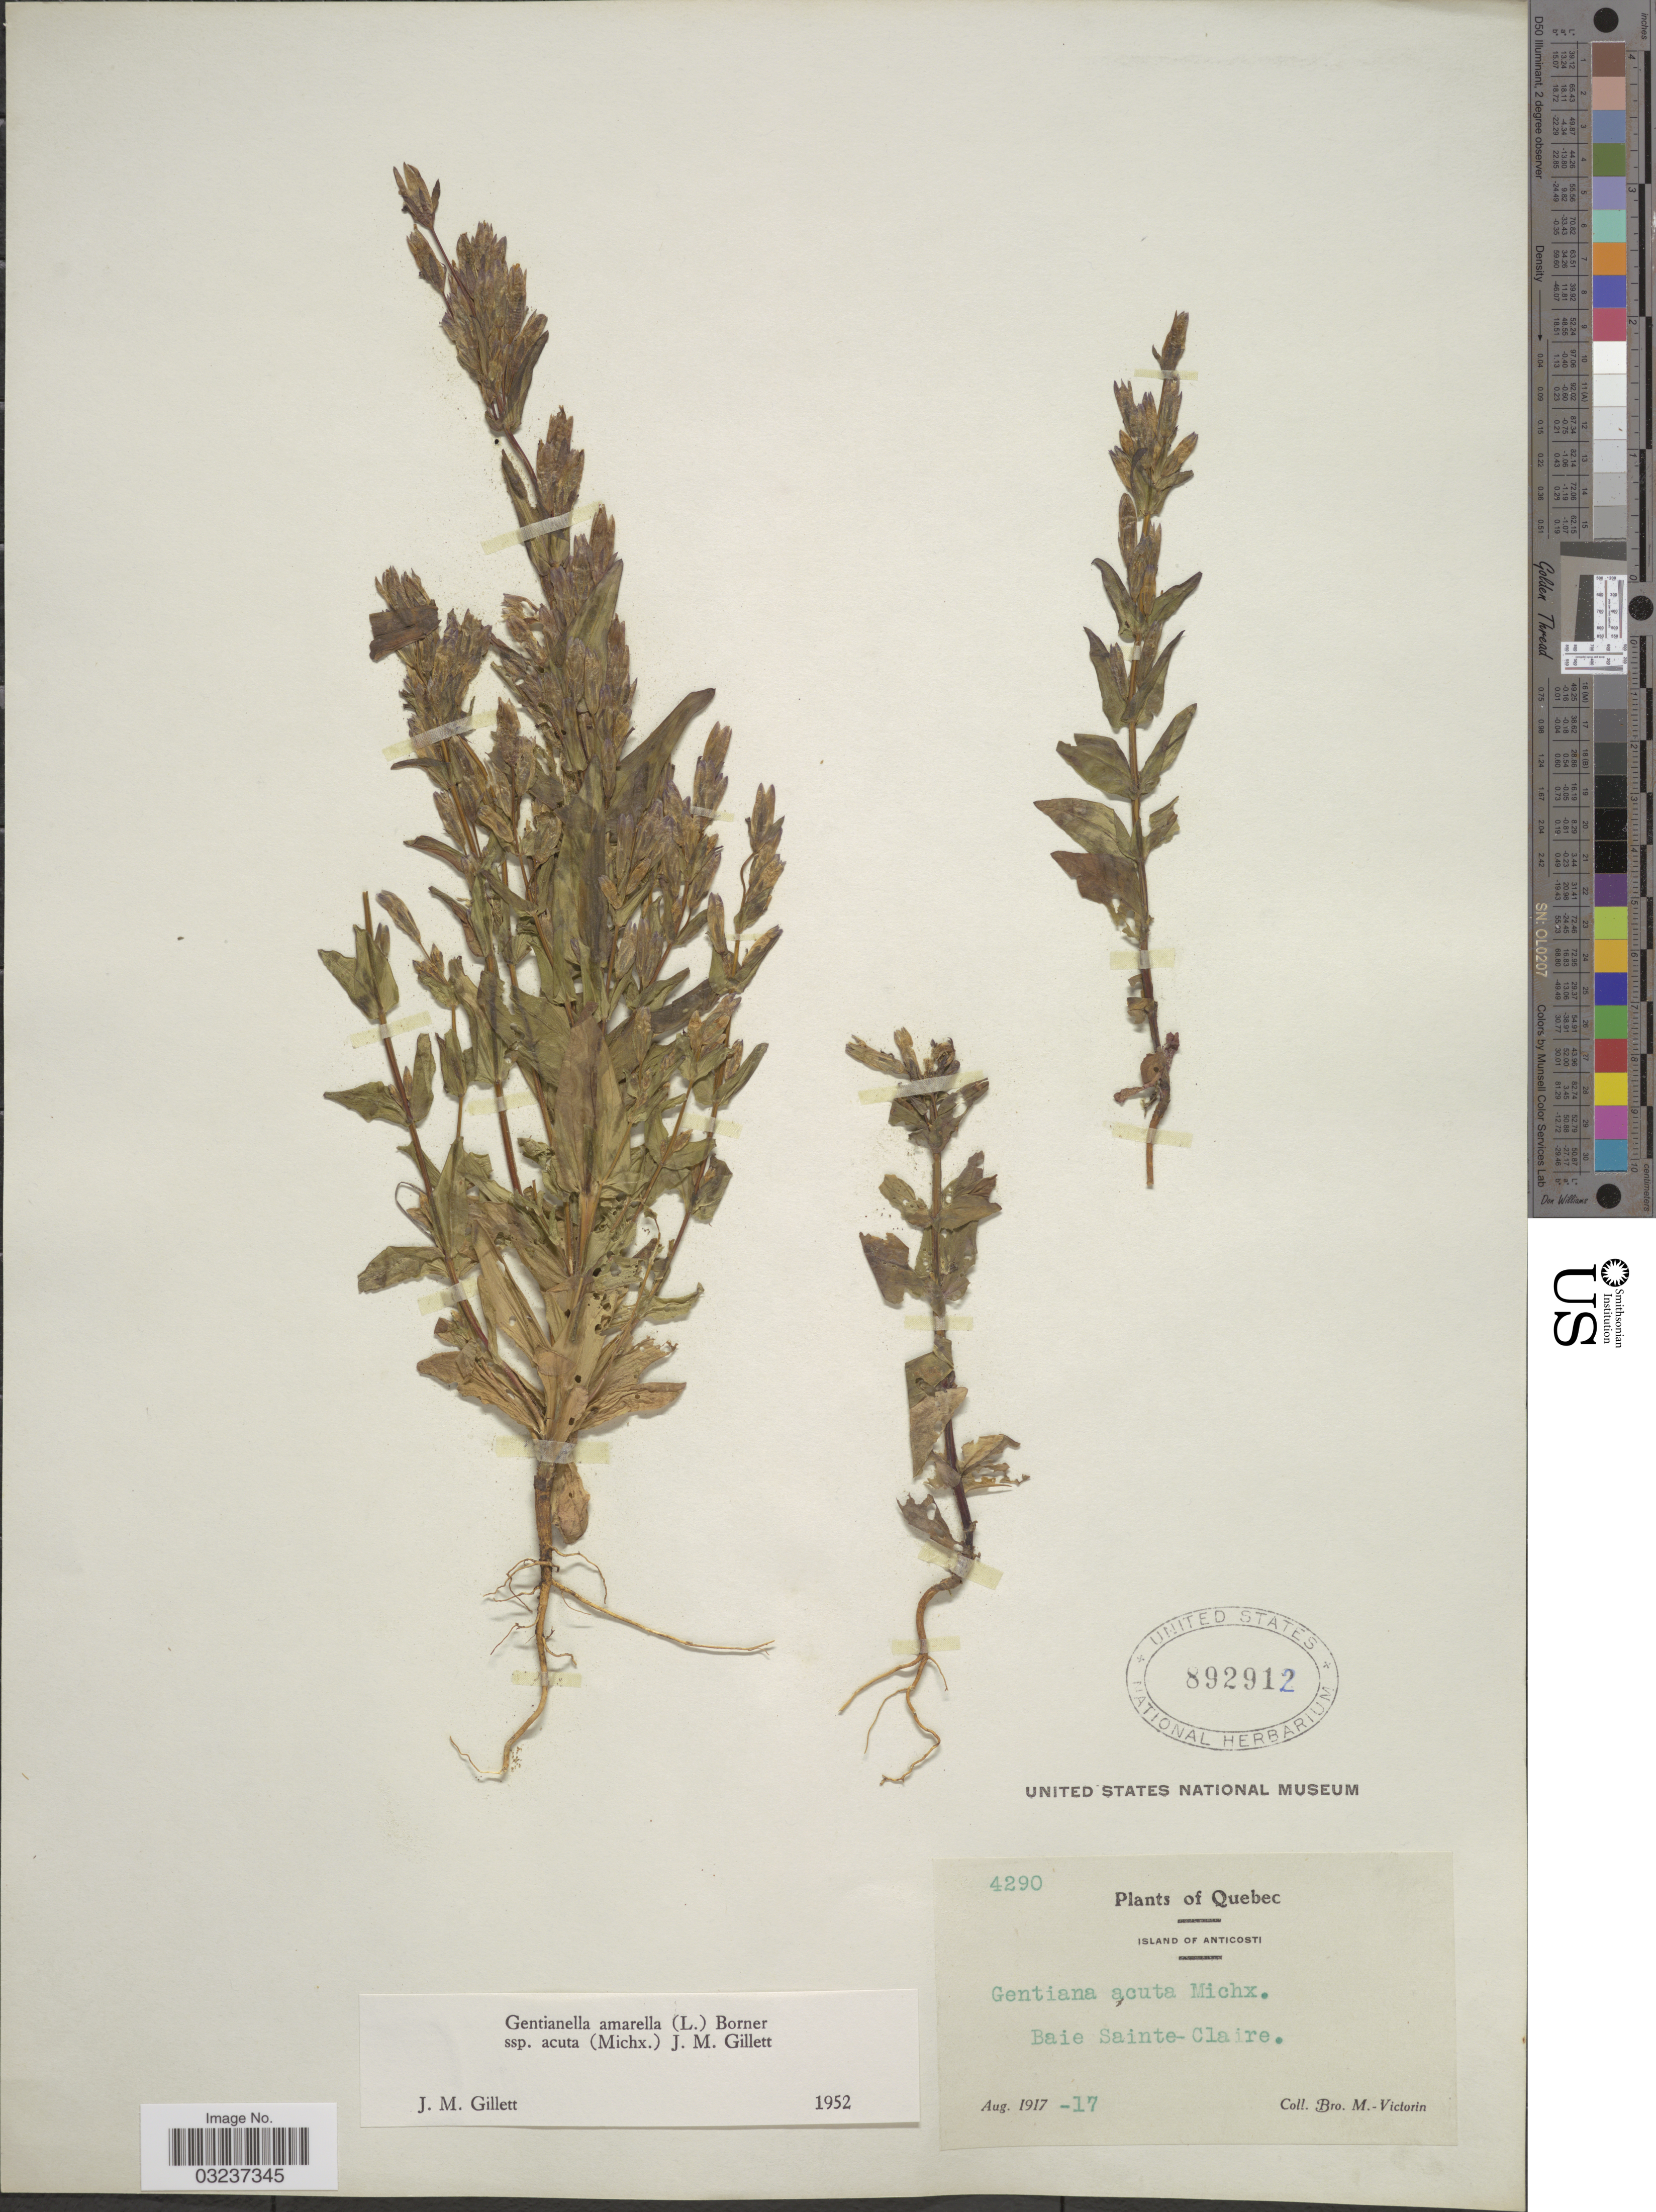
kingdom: Plantae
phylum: Tracheophyta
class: Magnoliopsida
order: Gentianales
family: Gentianaceae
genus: Gentianella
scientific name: Gentianella amarella subsp. acuta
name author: (Michx.) J.M. Gillett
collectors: Fr. Marie-Victorin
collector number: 4290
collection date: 1917-08-17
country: Canada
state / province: Quebec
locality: Island of Anticosti. Baie Sainte-Claire.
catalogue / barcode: US 892912